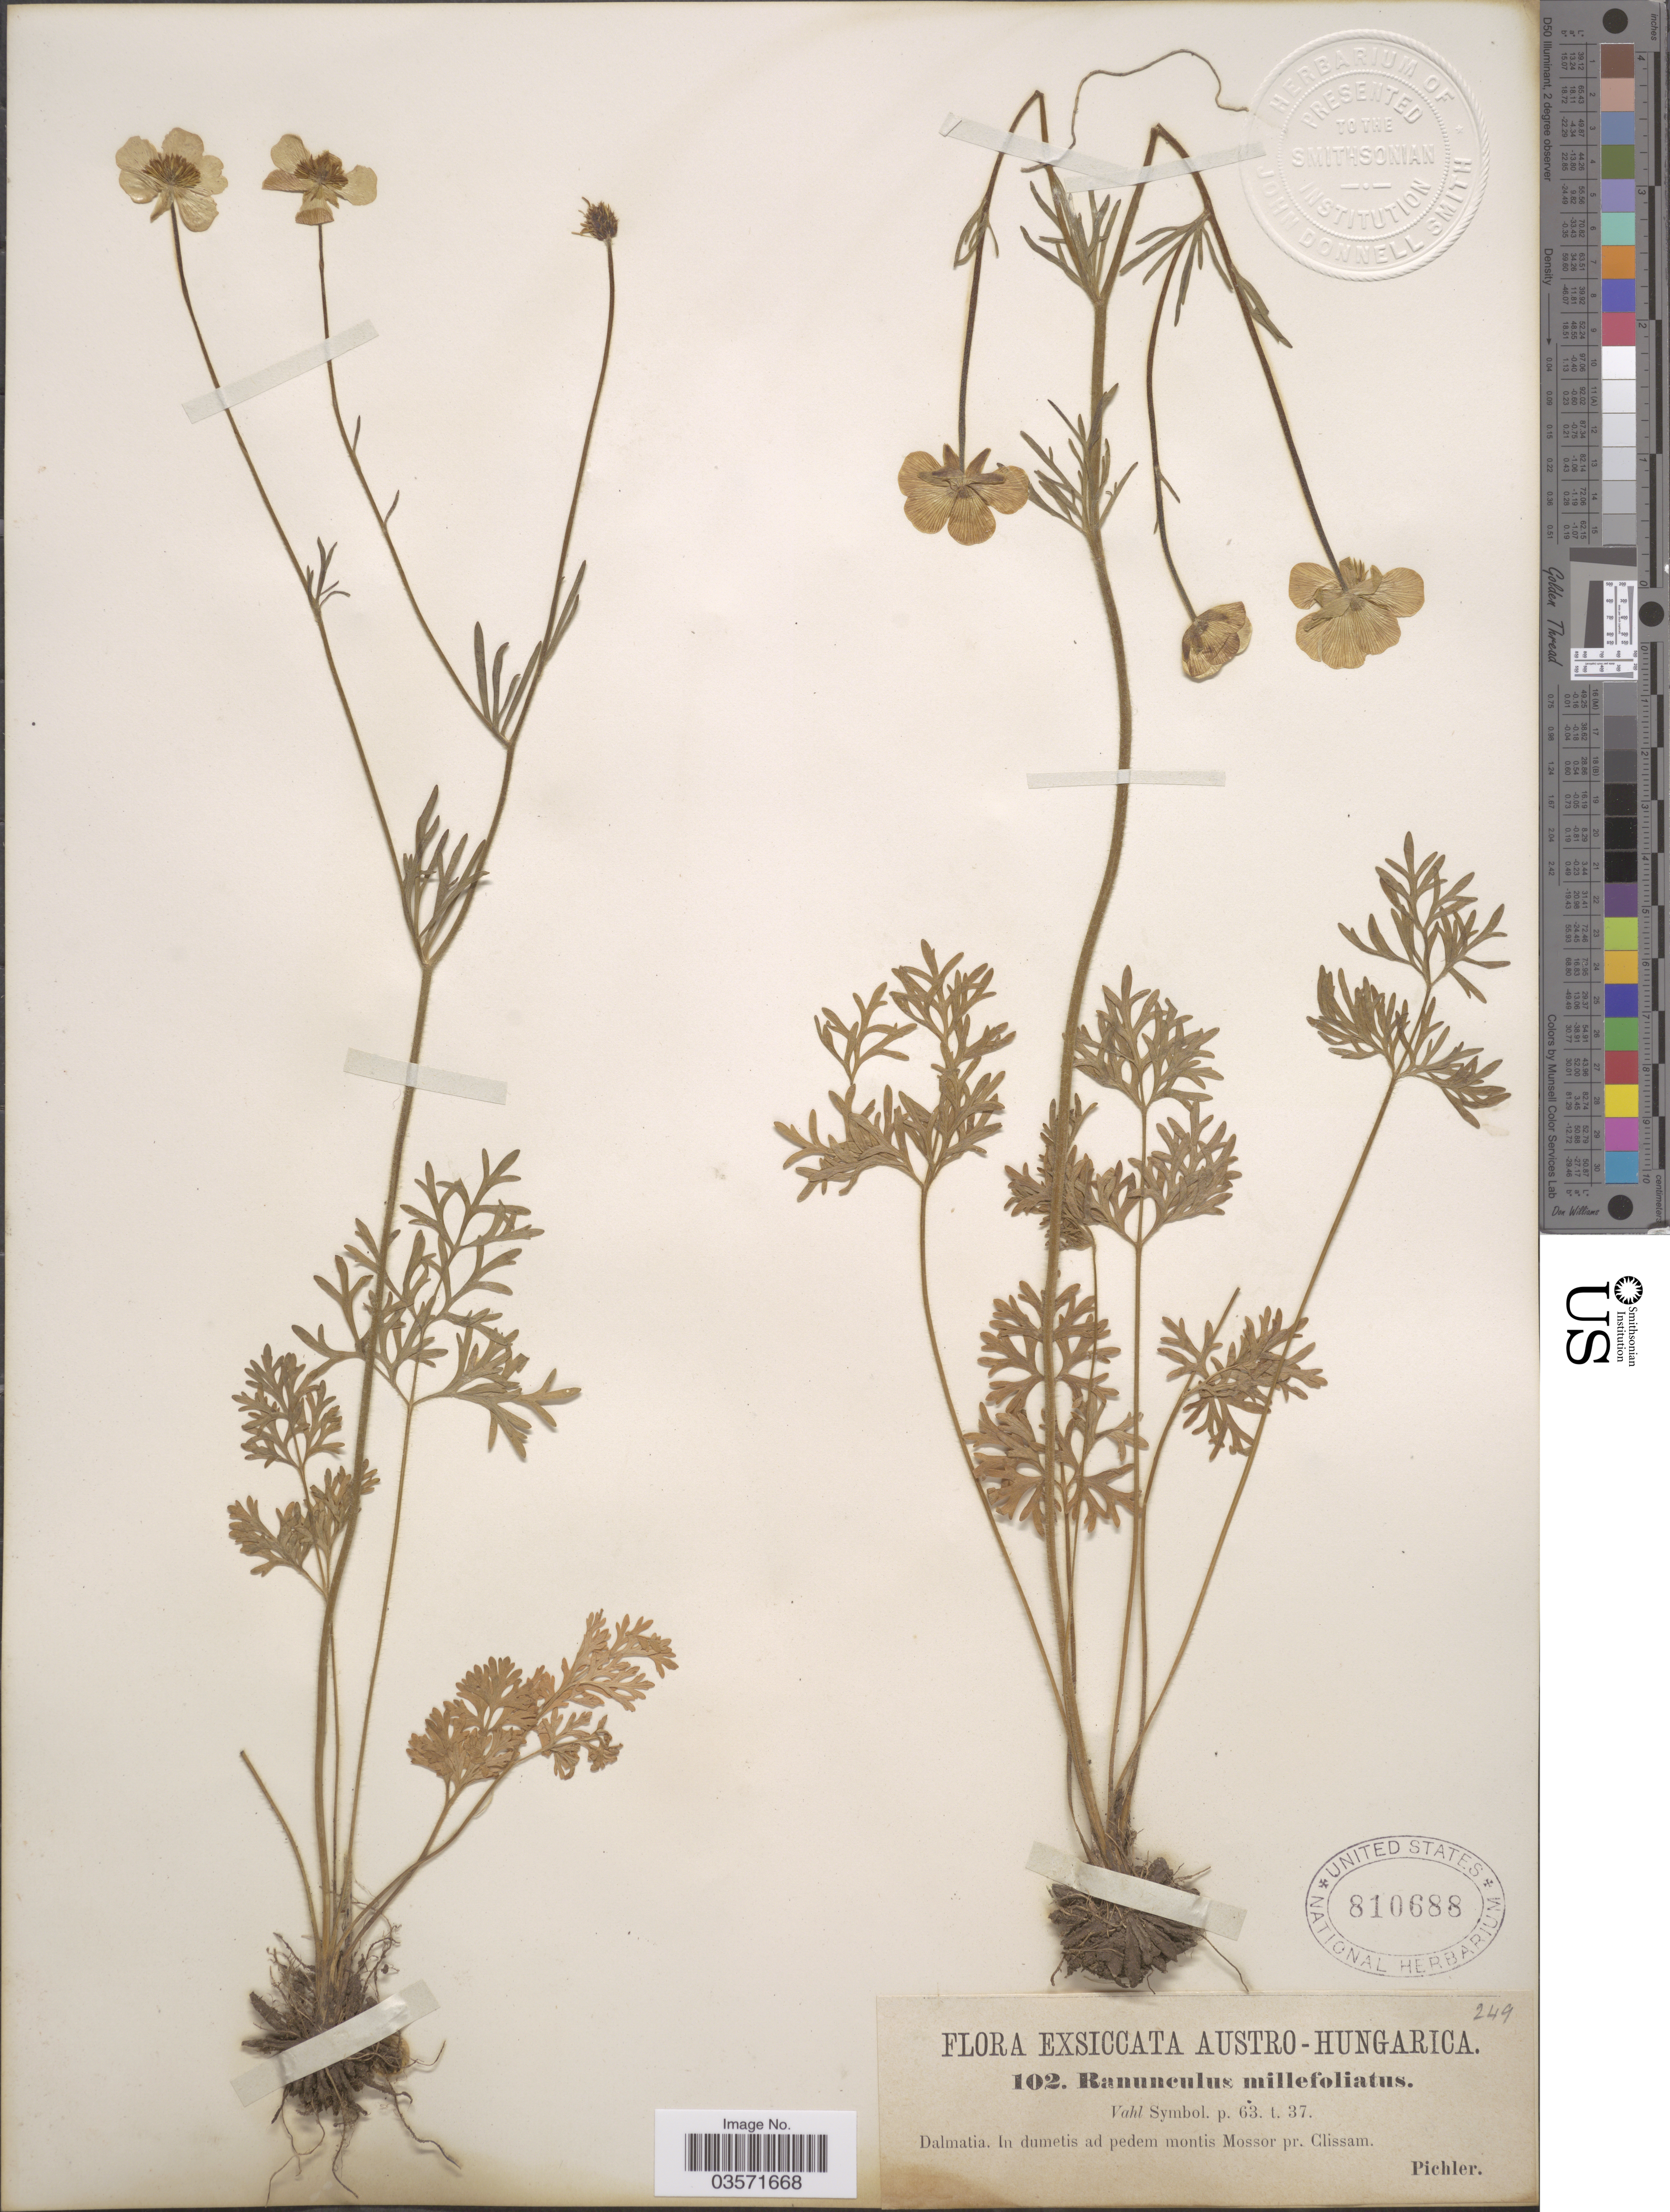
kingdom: Plantae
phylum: Tracheophyta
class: Magnoliopsida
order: Ranunculales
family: Ranunculaceae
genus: Ranunculus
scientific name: Ranunculus millefoliatus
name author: Vahl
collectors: Pichler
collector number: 102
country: Croatia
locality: Dalmatia. In dumetis ad pedem montis Mossor pr. Clissam.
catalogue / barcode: US 810688